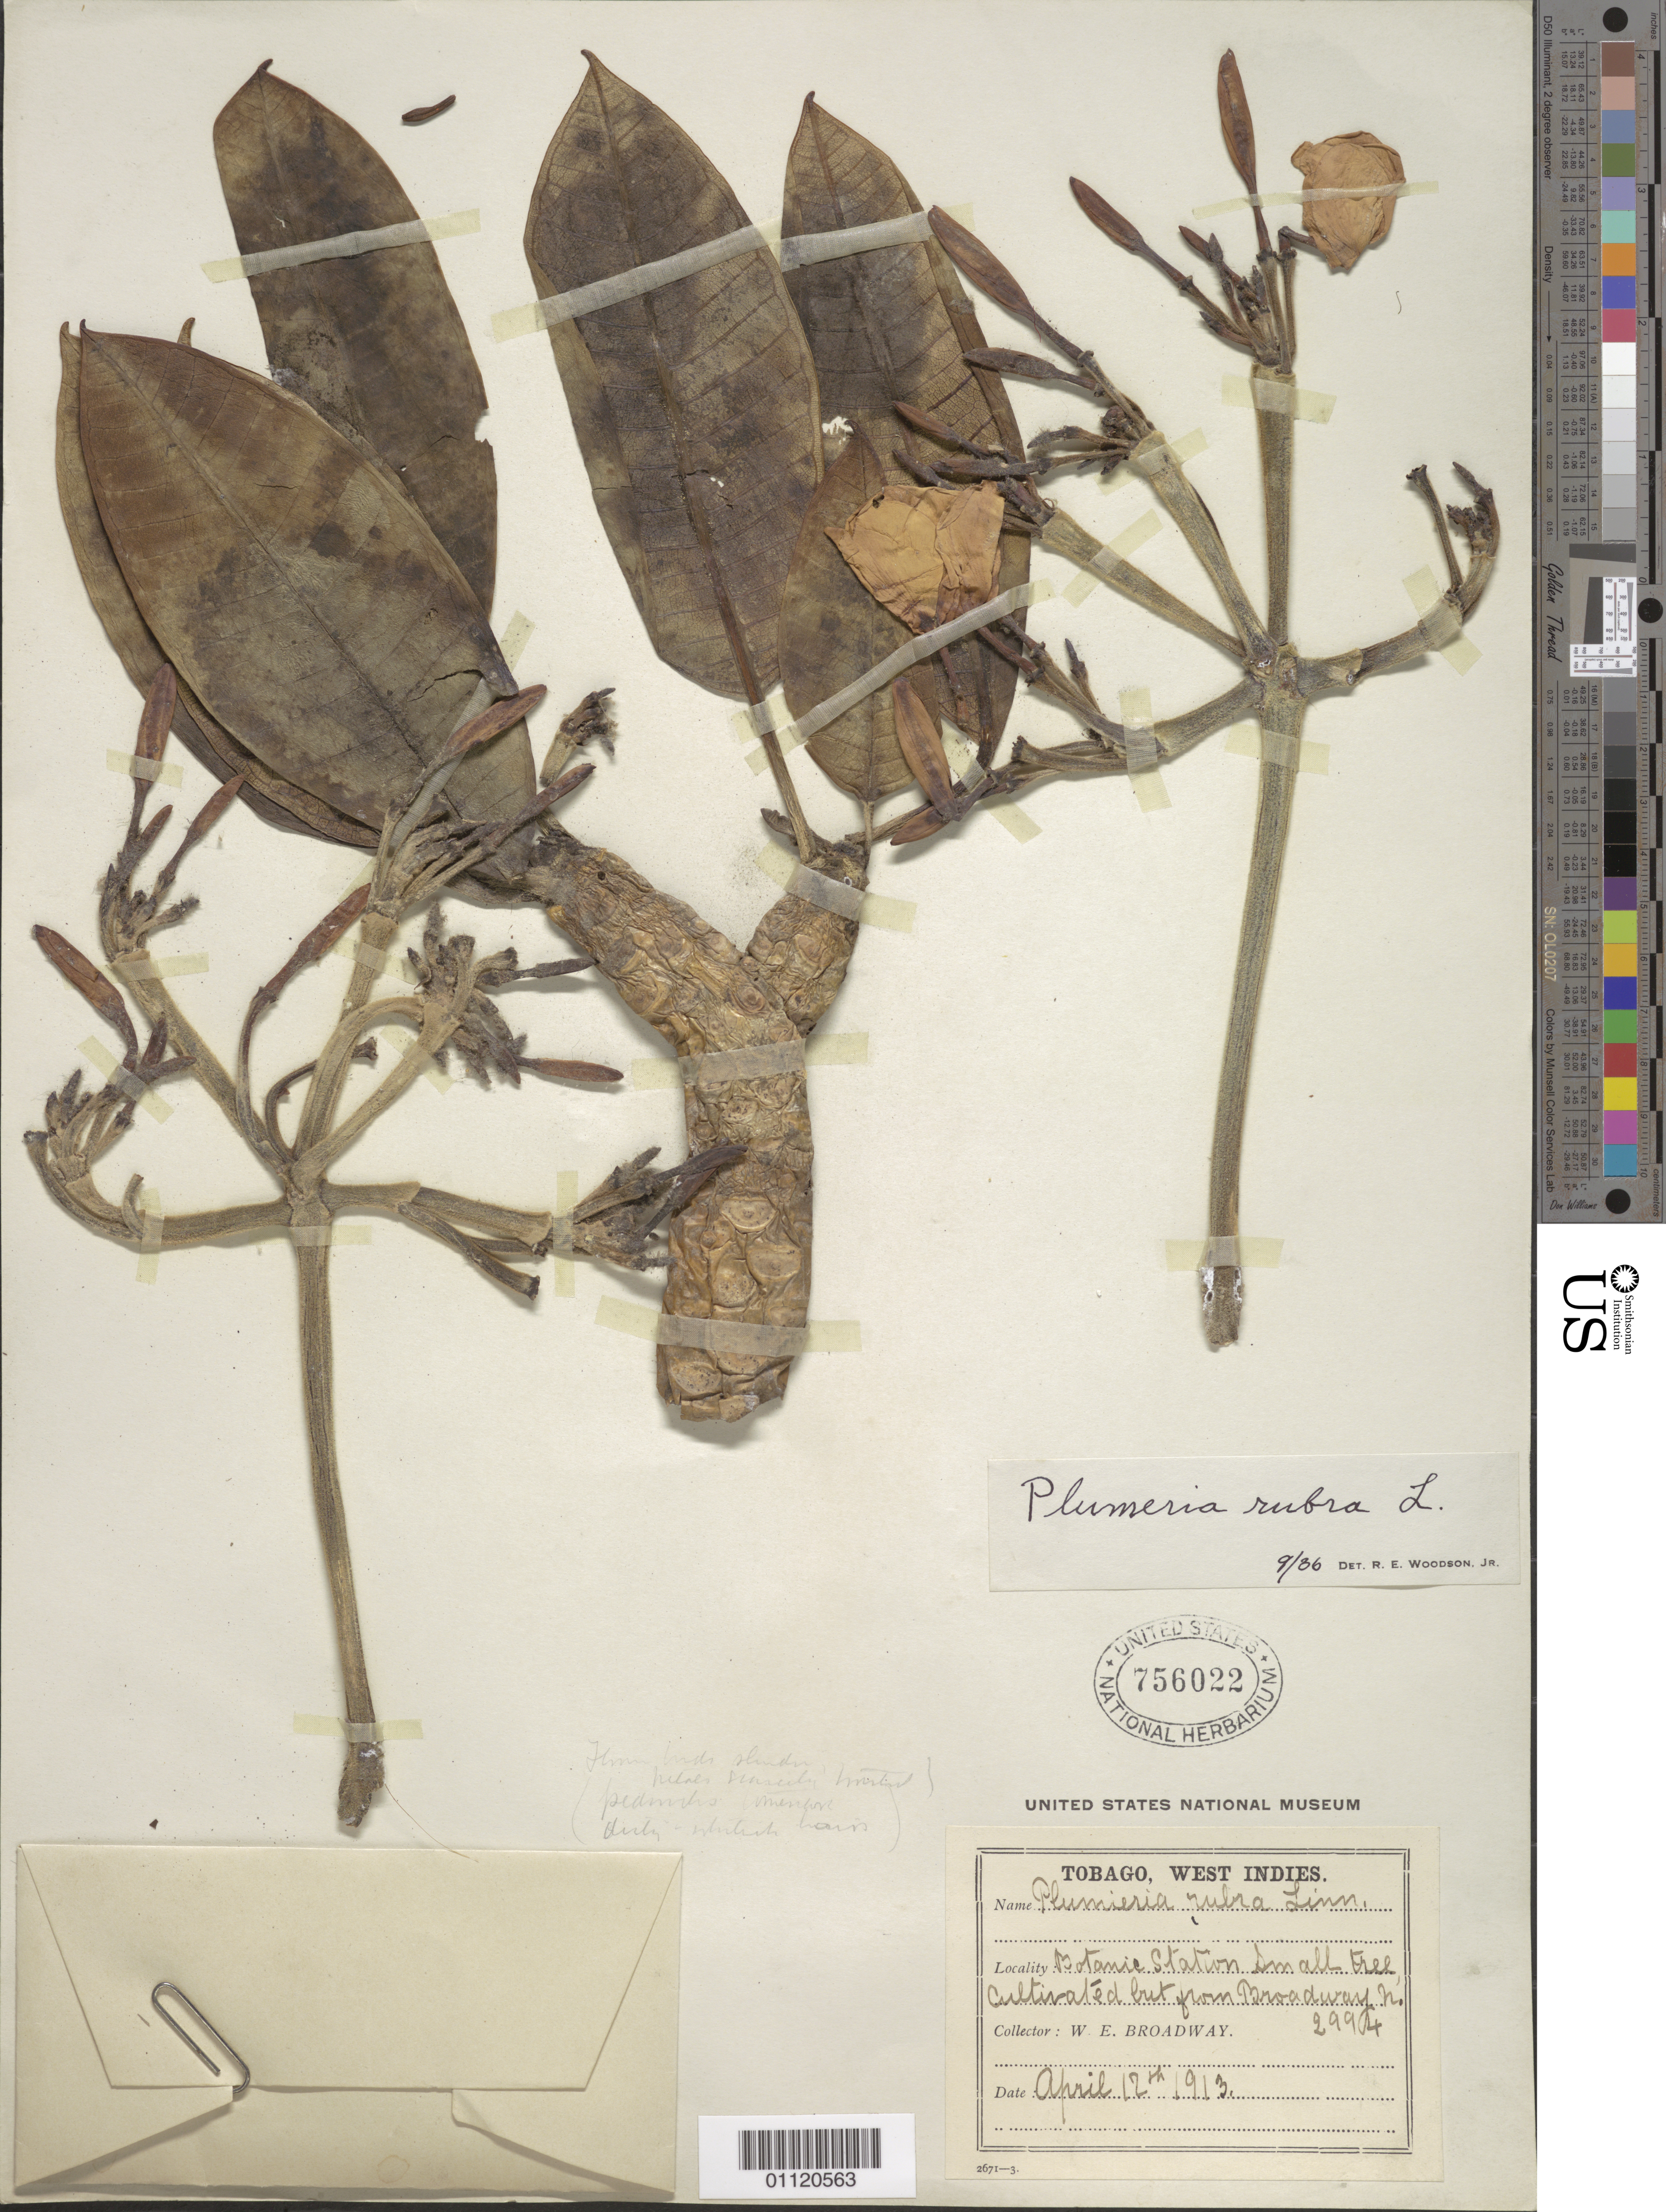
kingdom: Plantae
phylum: Tracheophyta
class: Magnoliopsida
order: Gentianales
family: Apocynaceae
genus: Plumeria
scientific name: Plumeria rubra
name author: L.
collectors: W. E. Broadway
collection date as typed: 12 Apr 1913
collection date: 1913-04-12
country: Trinidad and Tobago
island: Tobago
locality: Botanic Station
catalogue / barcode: US 756022